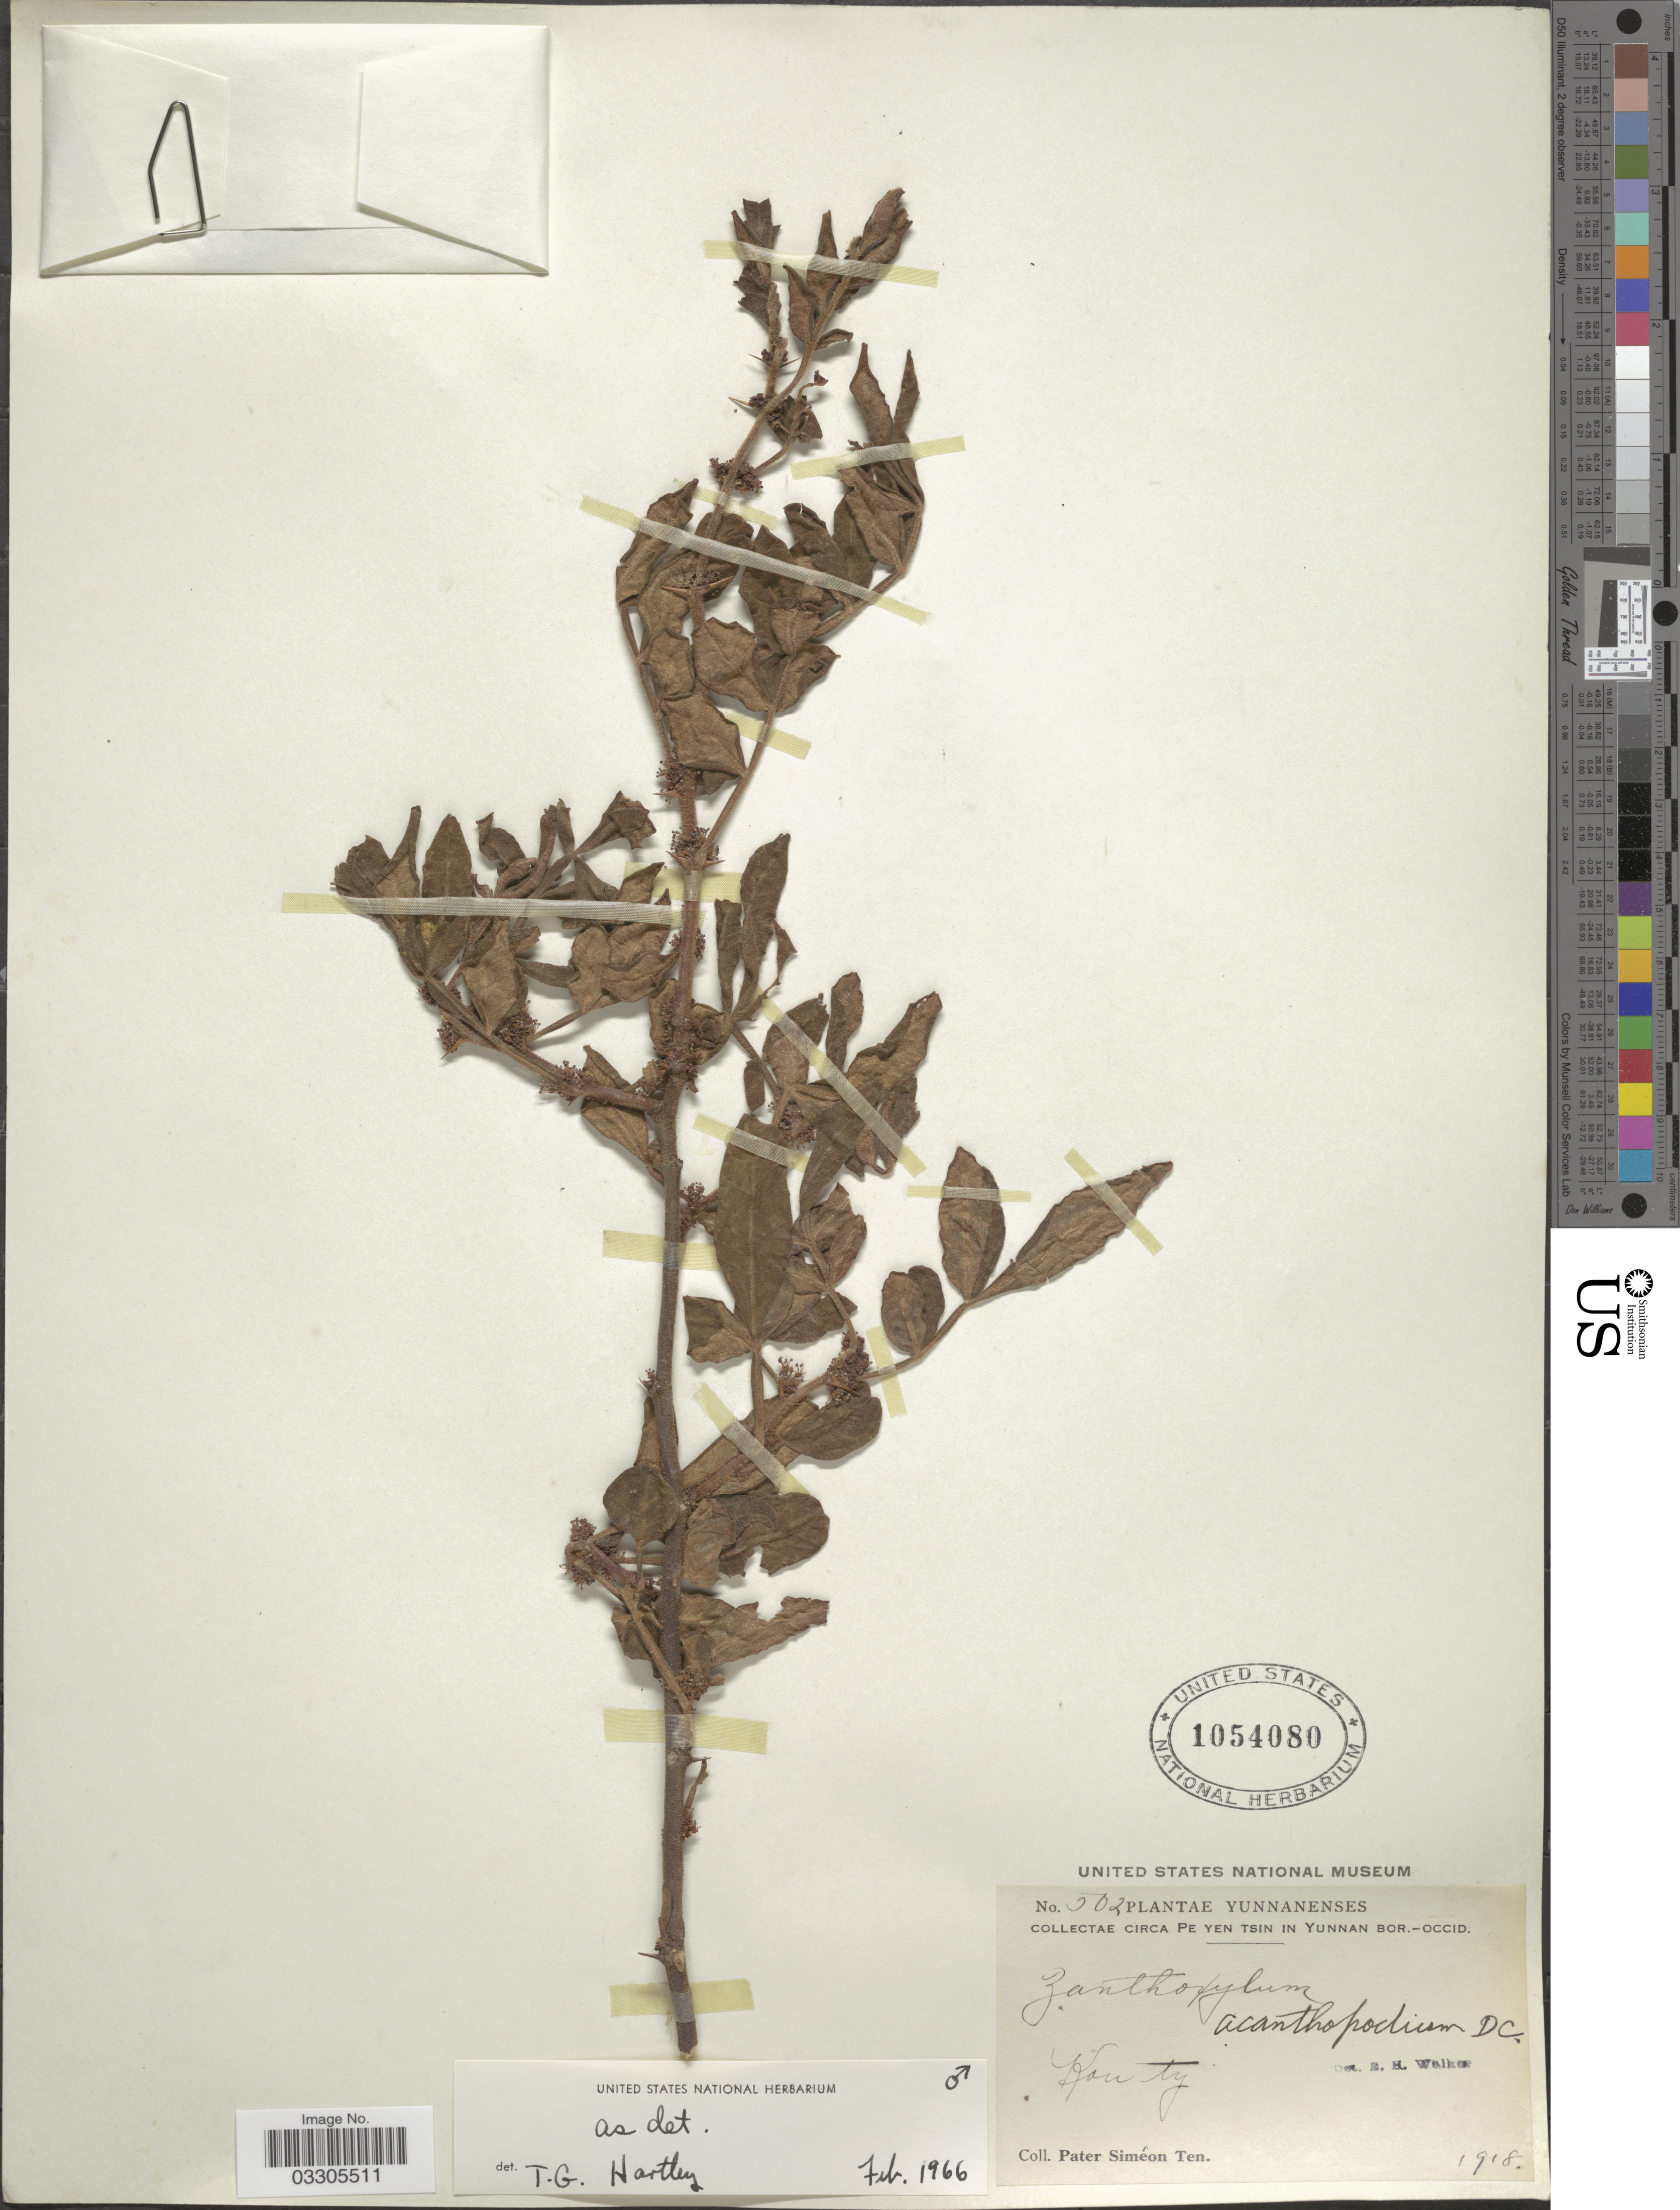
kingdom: Plantae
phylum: Tracheophyta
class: Magnoliopsida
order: Sapindales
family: Rutaceae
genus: Zanthoxylum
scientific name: Zanthoxylum acanthopodium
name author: DC.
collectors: P. S. Ten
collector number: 502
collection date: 1918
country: China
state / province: Yunnan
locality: Circa Pe Yen Tsin in Yunnan Bor.-occid., Kou ty.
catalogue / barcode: US 1054080